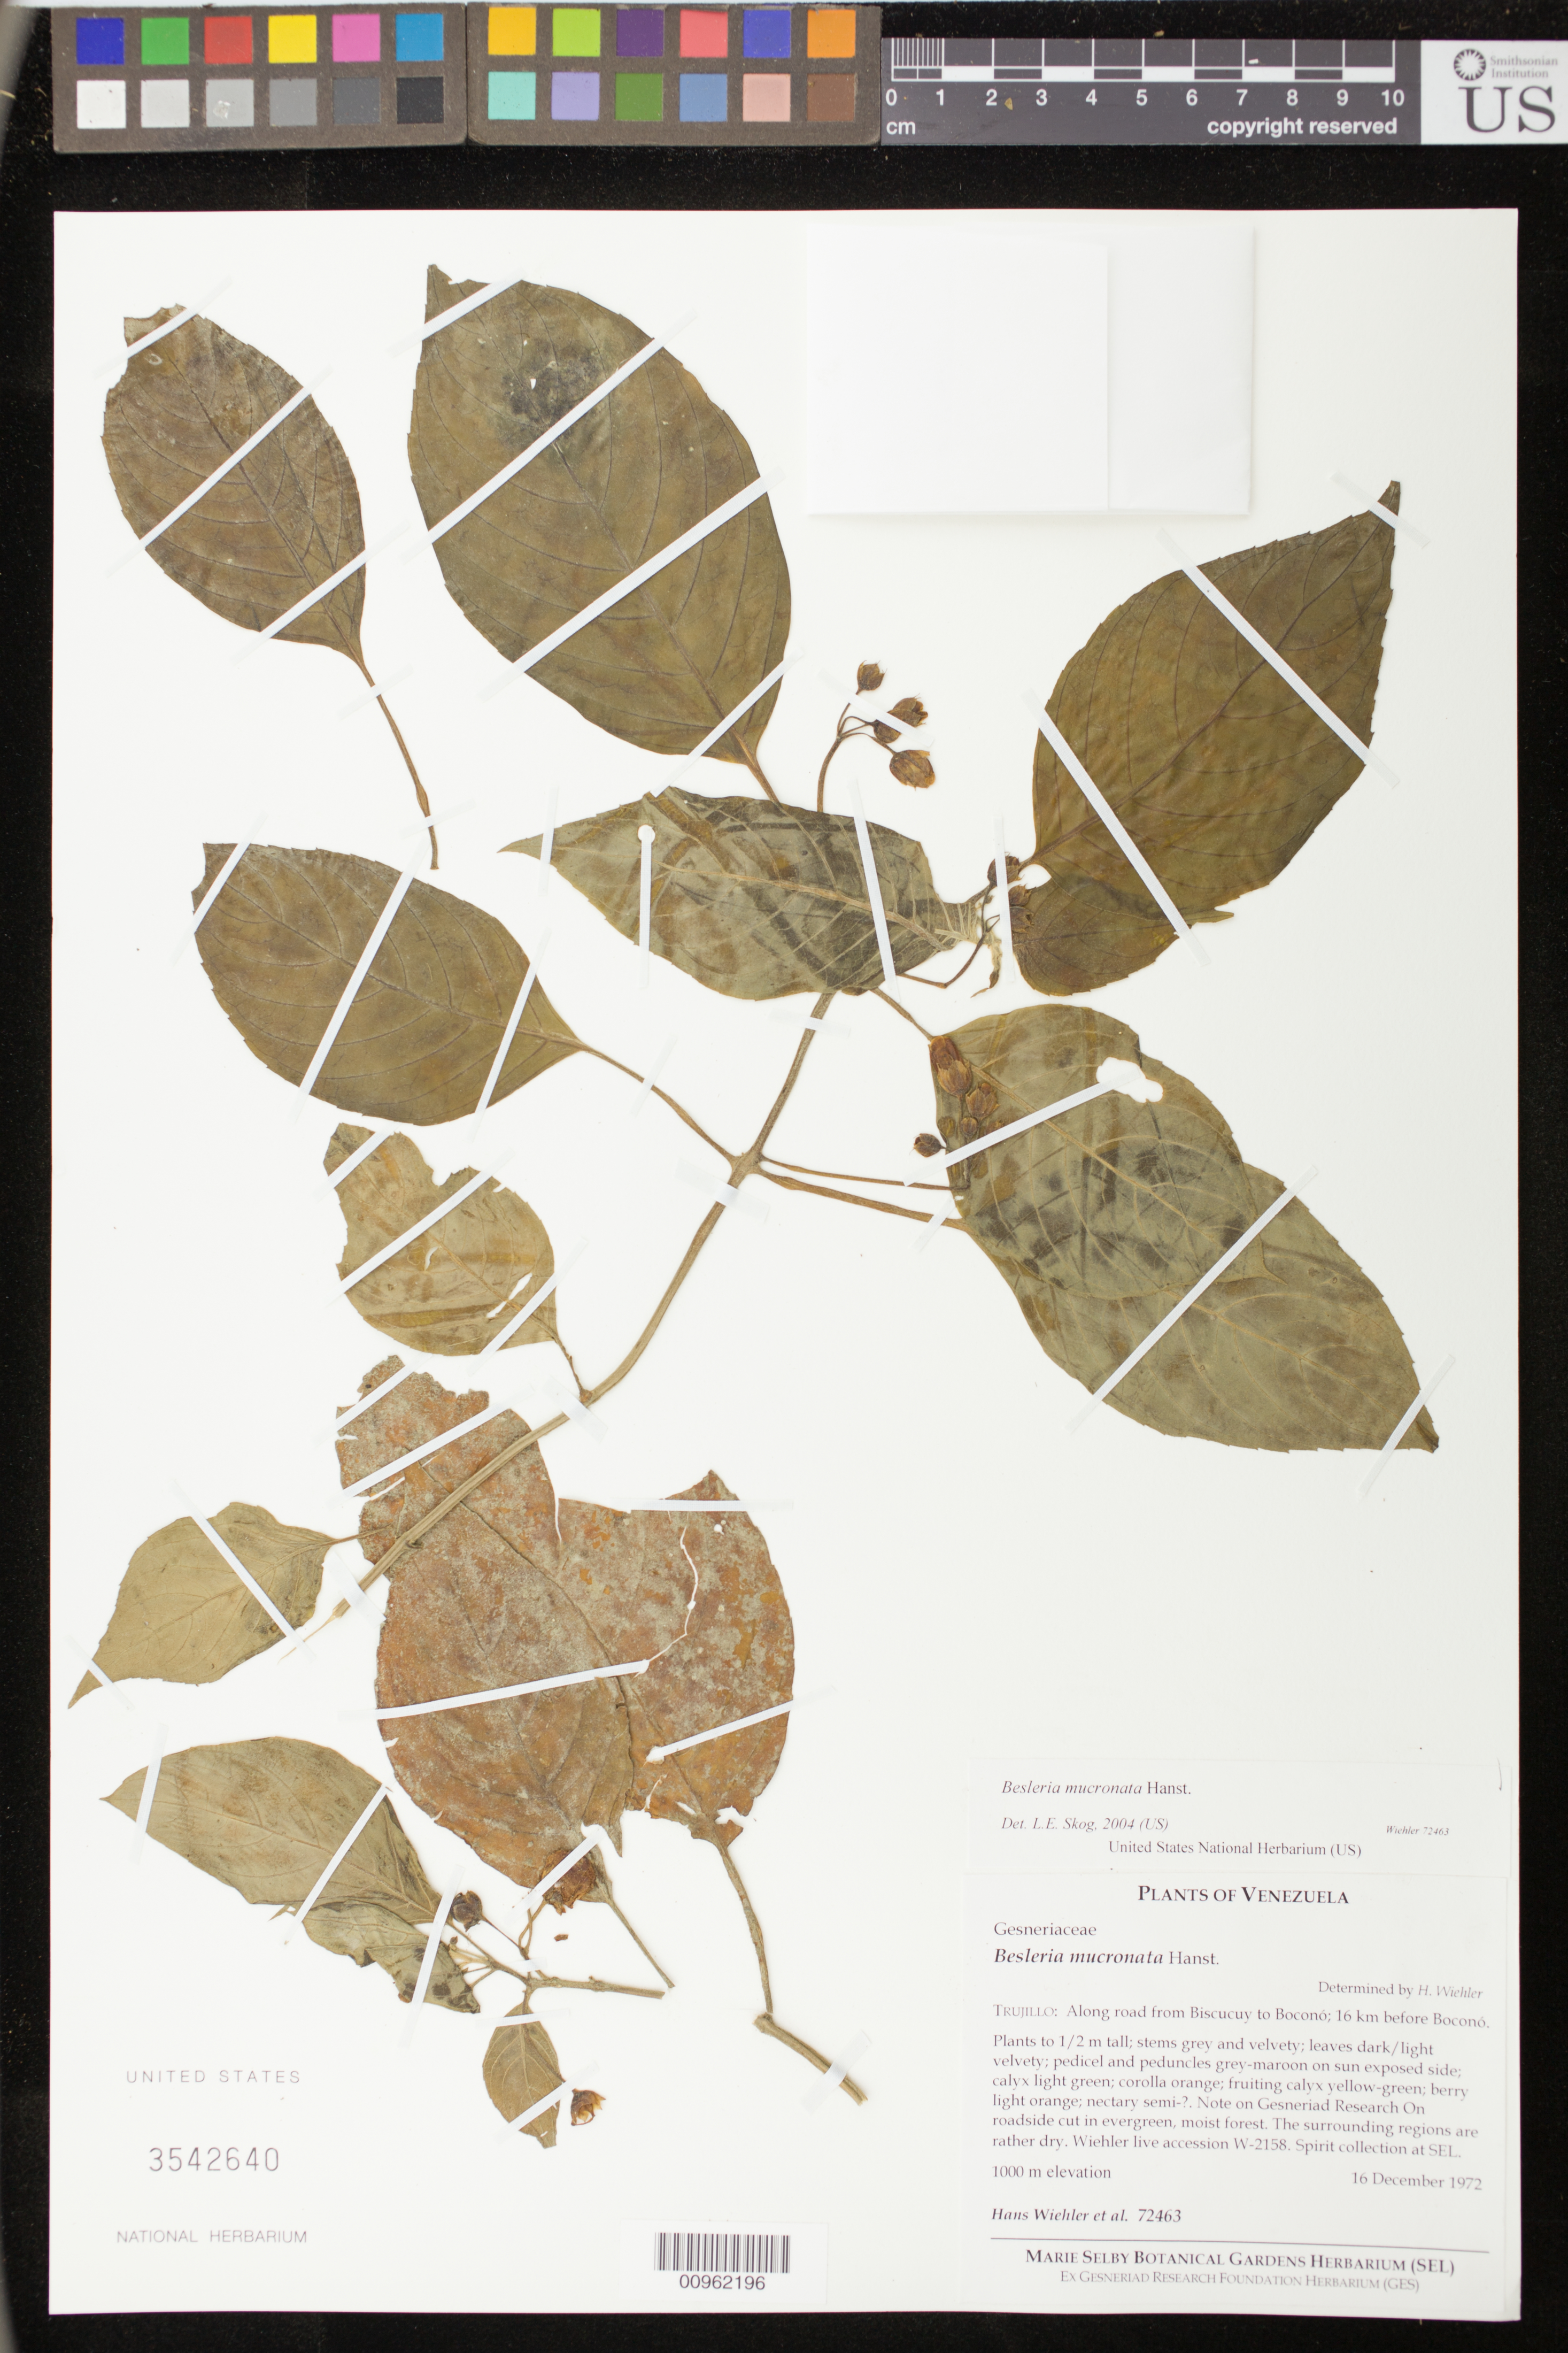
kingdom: Plantae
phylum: Tracheophyta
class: Magnoliopsida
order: Lamiales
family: Gesneriaceae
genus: Besleria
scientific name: Besleria mucronata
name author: Hanst.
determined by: Skog, Laurence E.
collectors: H. J. Wiehler & et al.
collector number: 72463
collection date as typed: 16 Dec 1972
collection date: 1972-12-16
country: Venezuela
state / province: Portuguesa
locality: Portuguesa: along road from Biscucuy to Boconó; 16 km before Boconó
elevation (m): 1000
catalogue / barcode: US 3542640